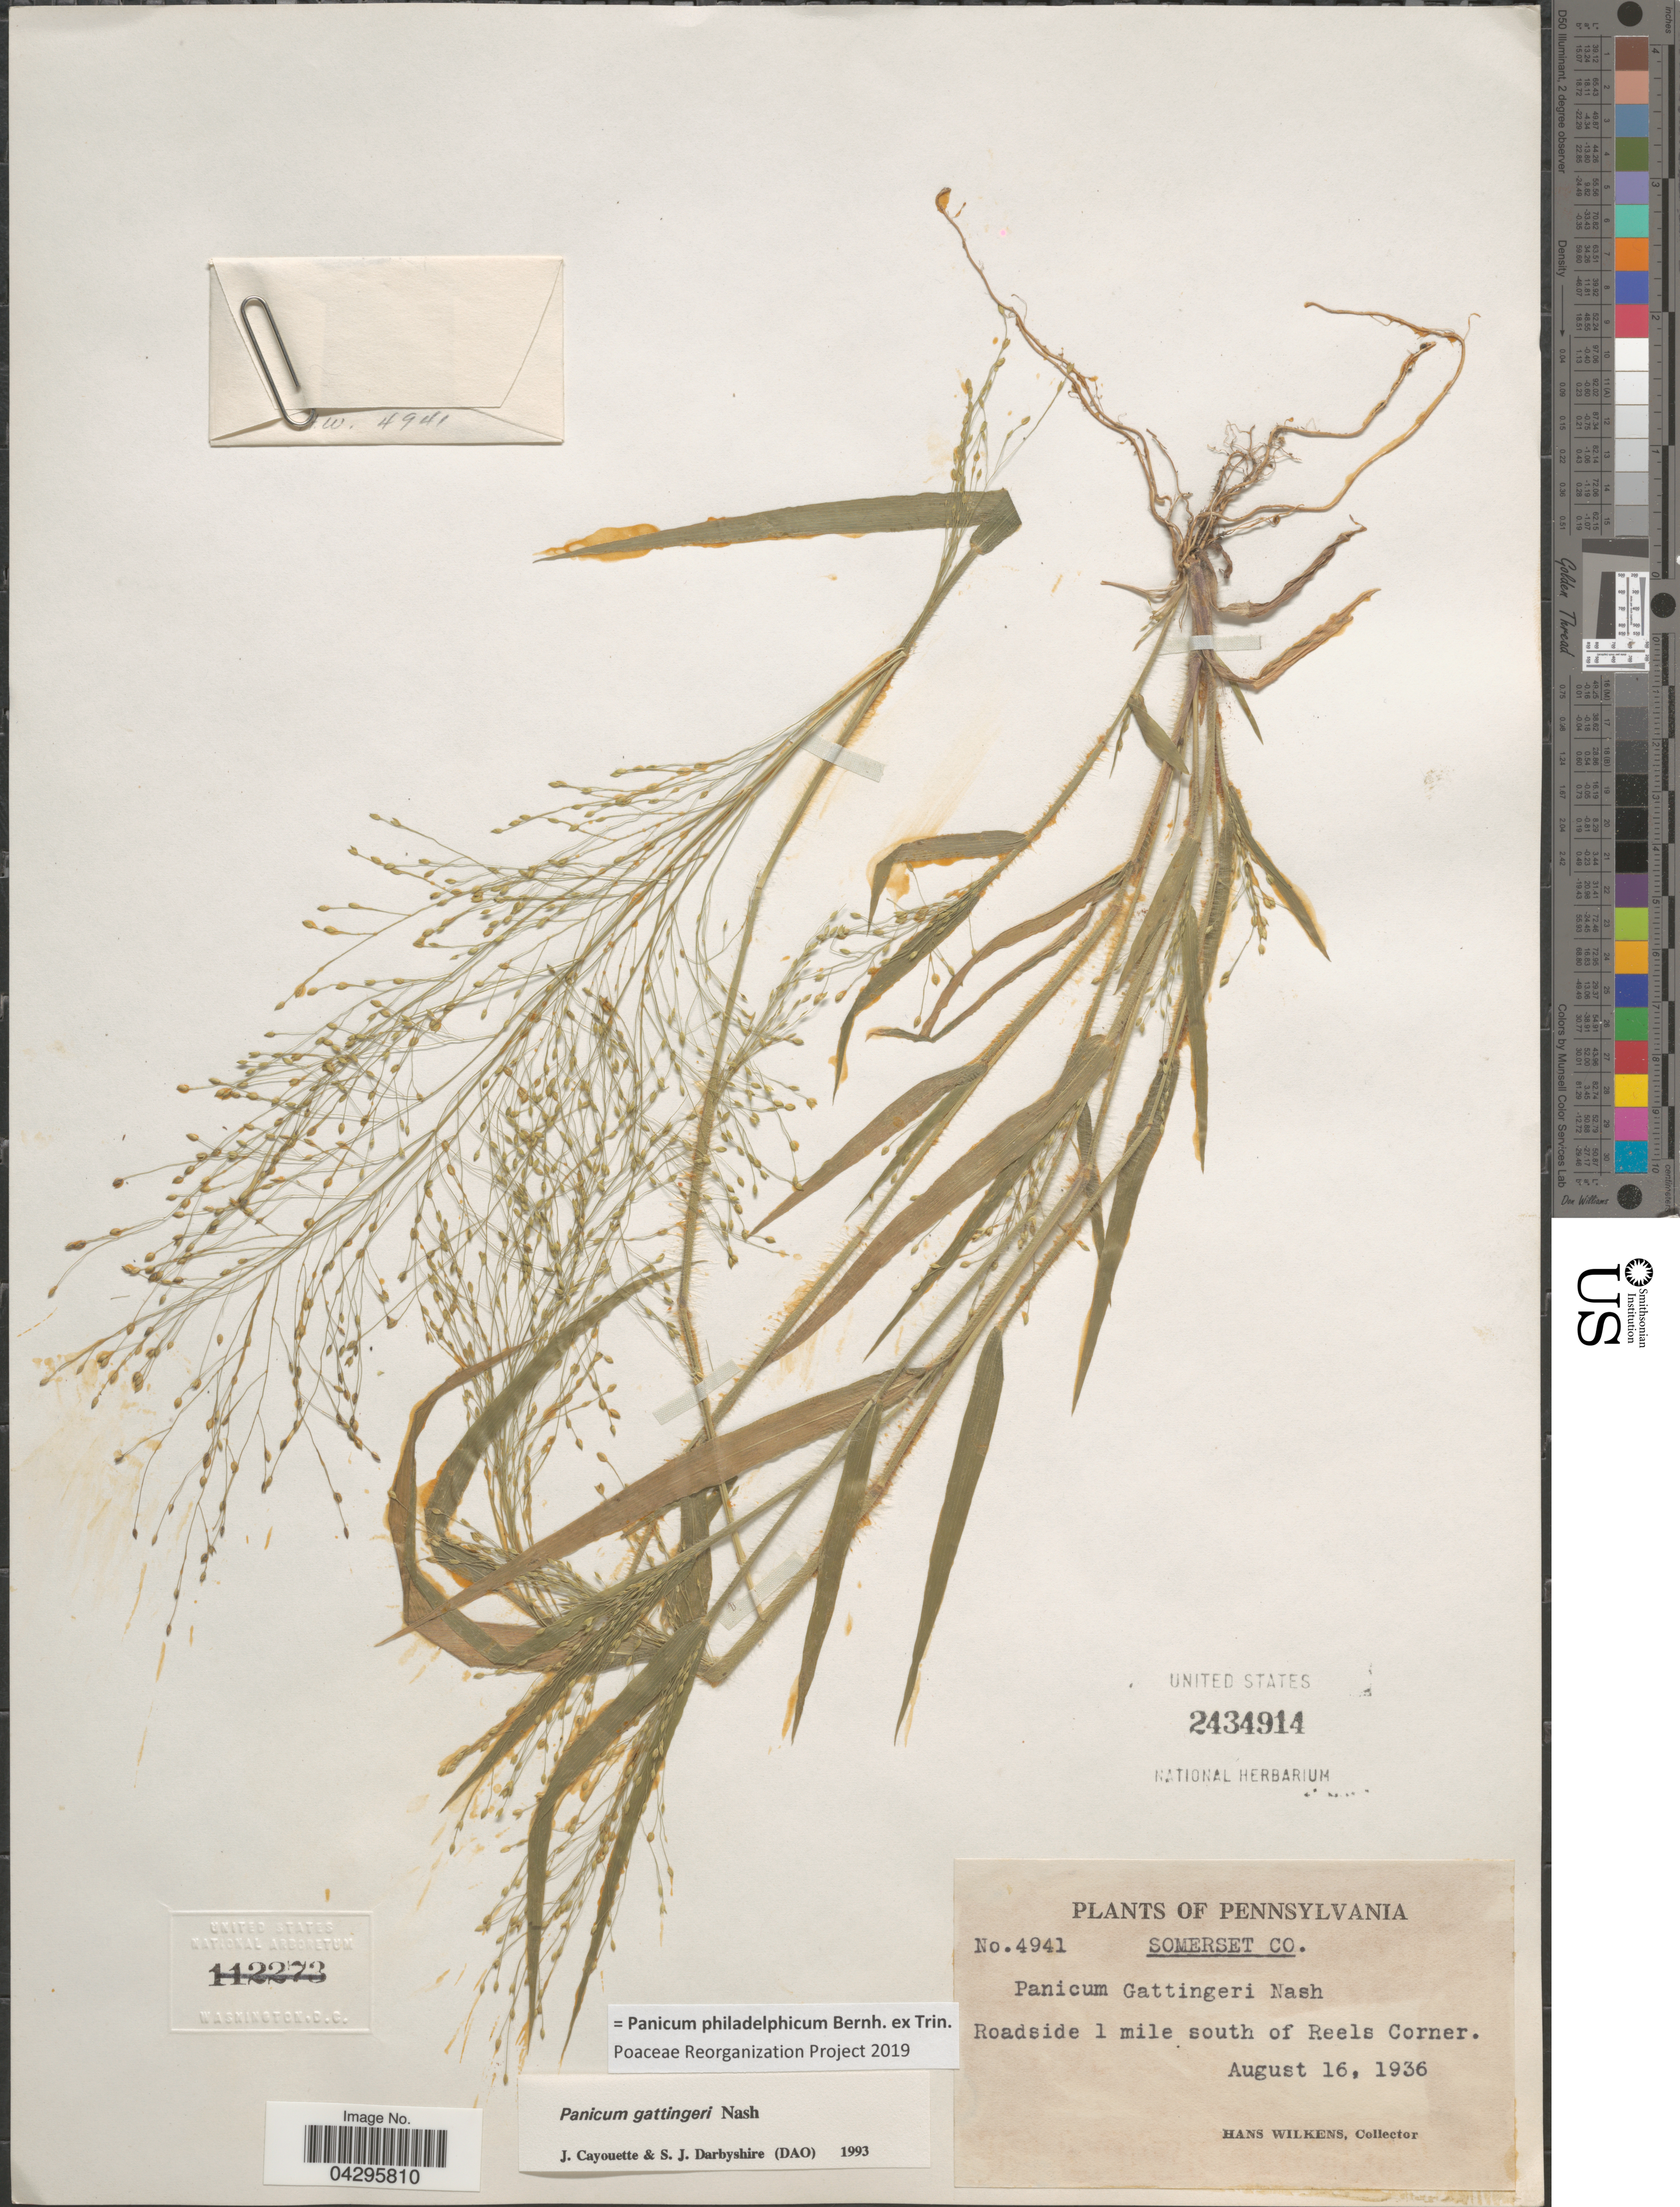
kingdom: Plantae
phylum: Tracheophyta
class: Liliopsida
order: Poales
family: Poaceae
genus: Panicum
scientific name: Panicum philadelphicum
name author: Bernh. ex Trin.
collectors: H. Wilkens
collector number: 4941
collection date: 1936-08-16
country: United States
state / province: Pennsylvania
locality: Somerset Co. Roadside 1 mile south of Reels Corner.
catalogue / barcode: US 2434914